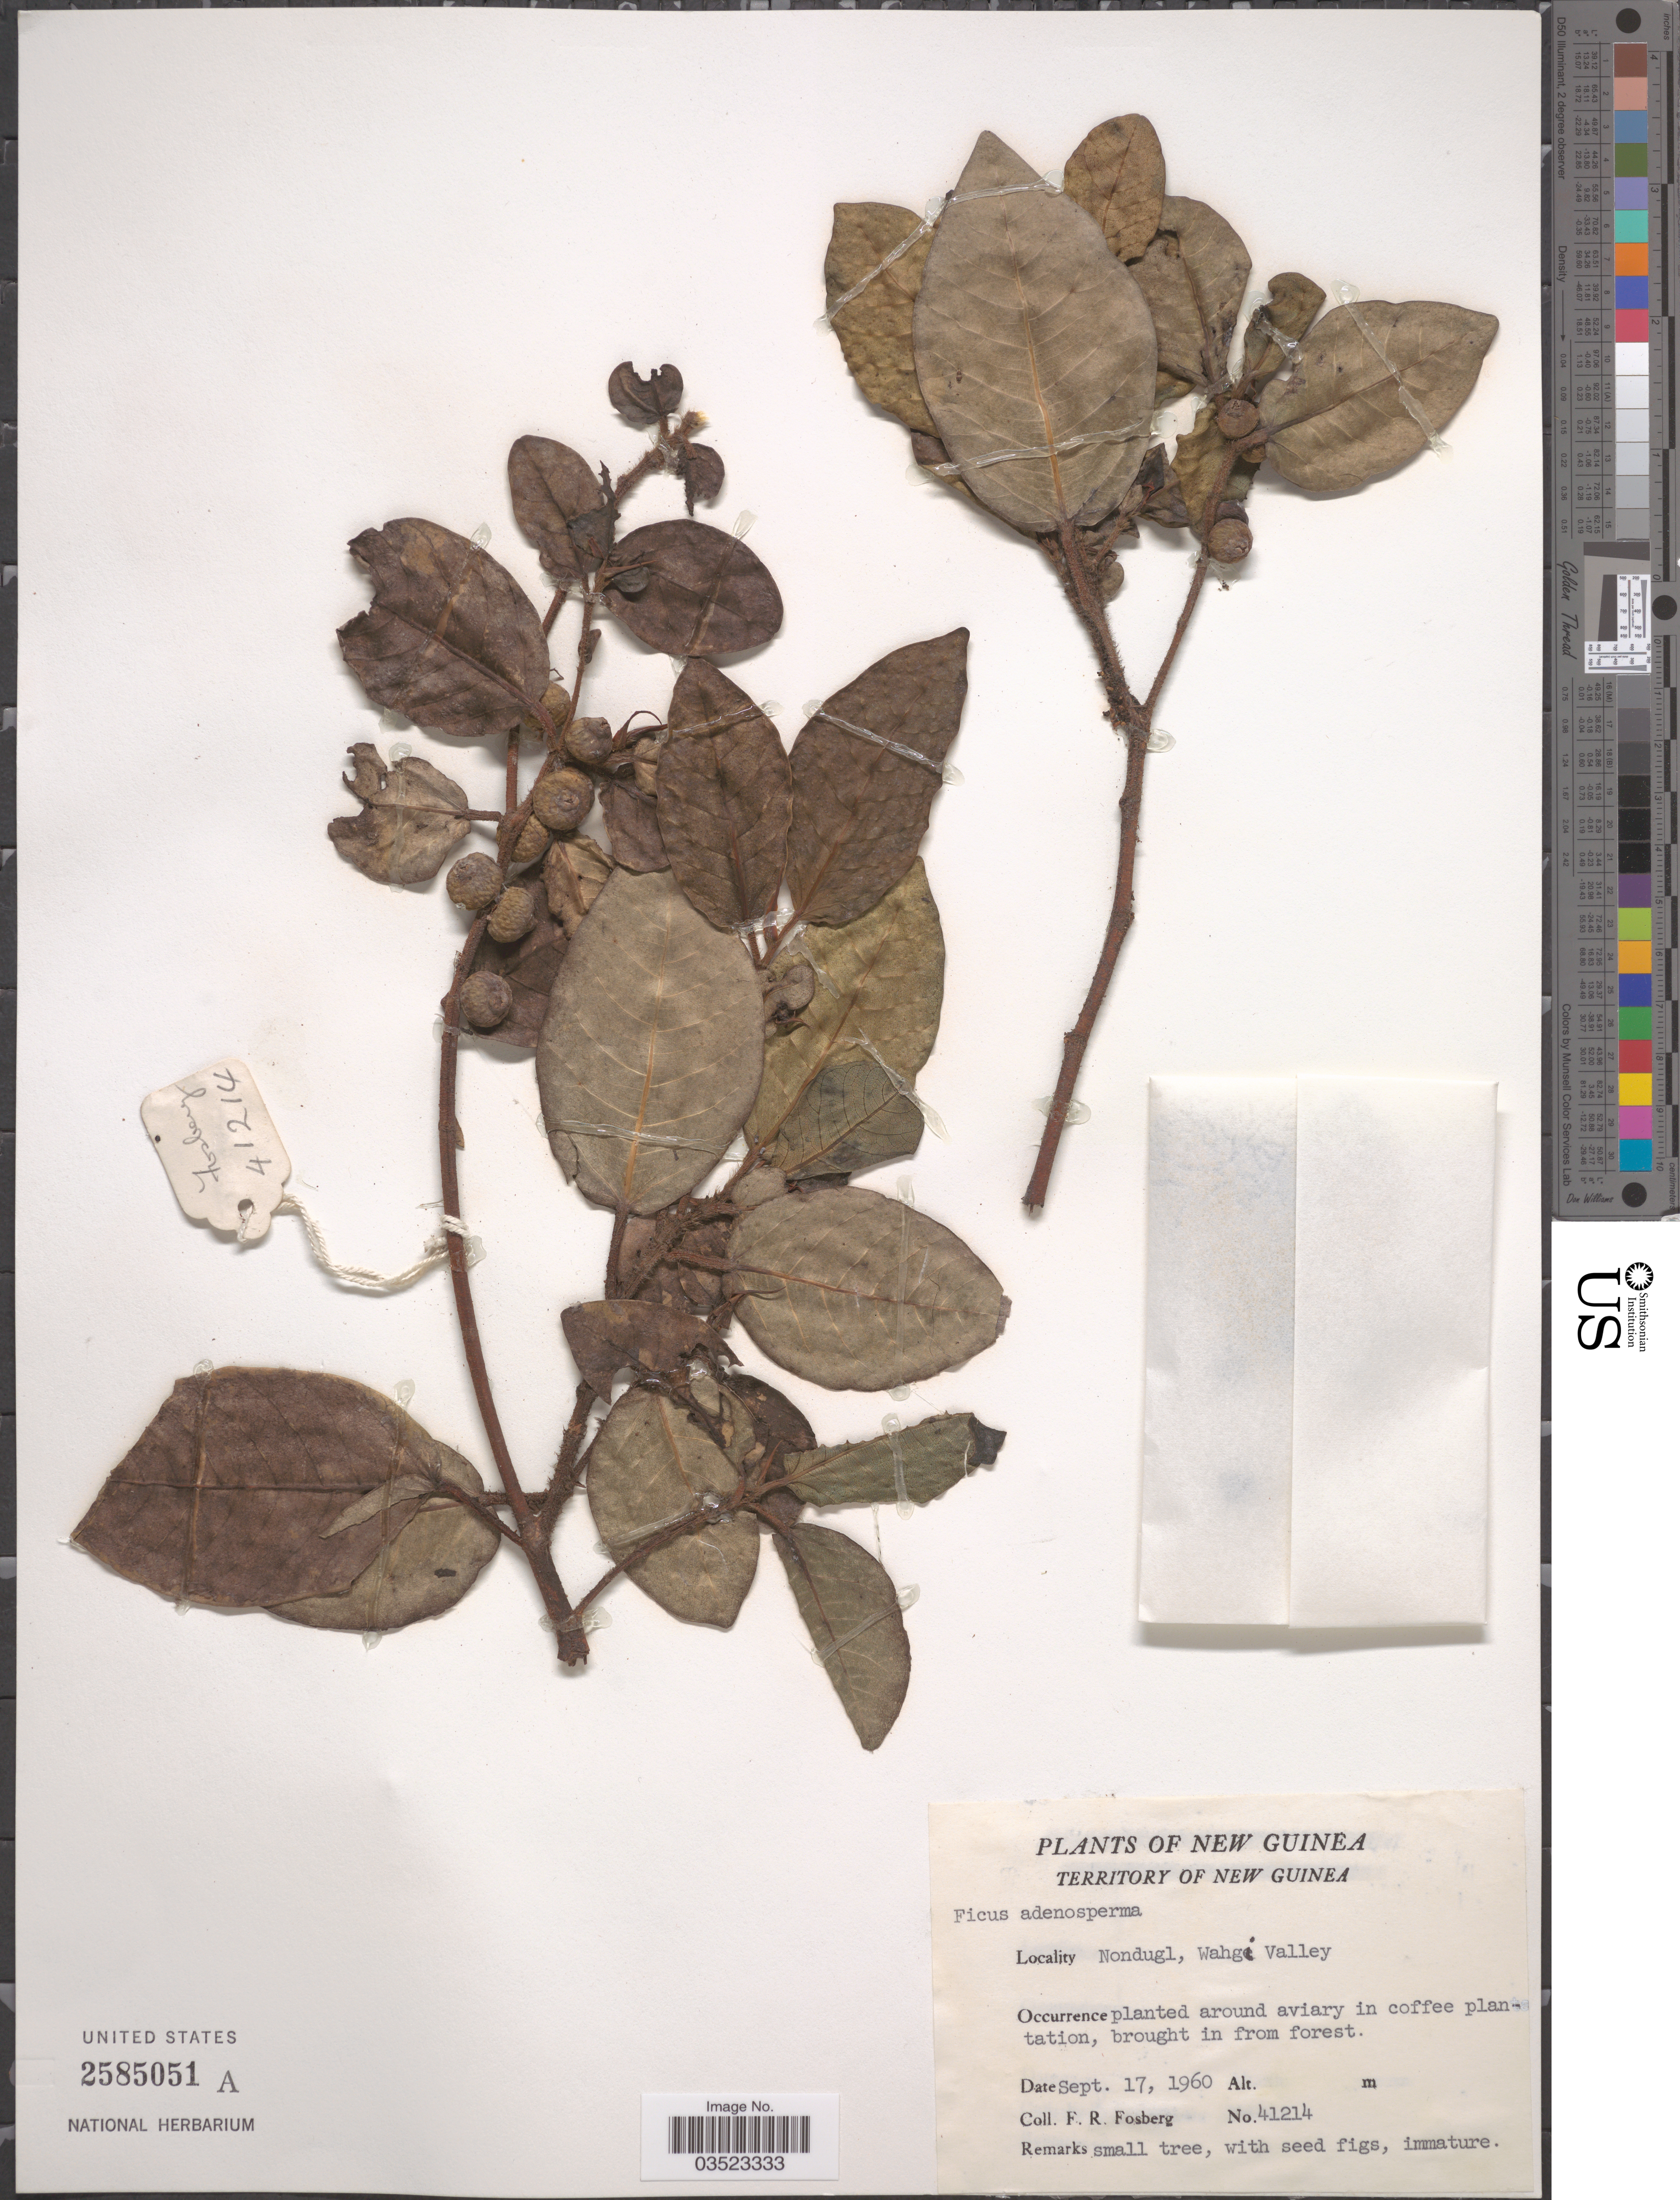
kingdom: Plantae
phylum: Tracheophyta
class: Magnoliopsida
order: Rosales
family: Moraceae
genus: Ficus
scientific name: Ficus adenosperma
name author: Miq.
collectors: F. R. Fosberg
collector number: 41214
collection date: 1960-09-17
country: Papua New Guinea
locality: New Guinea. Territory of New Guinea. Nondugl, Wahgi valley.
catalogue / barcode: US 2585051A